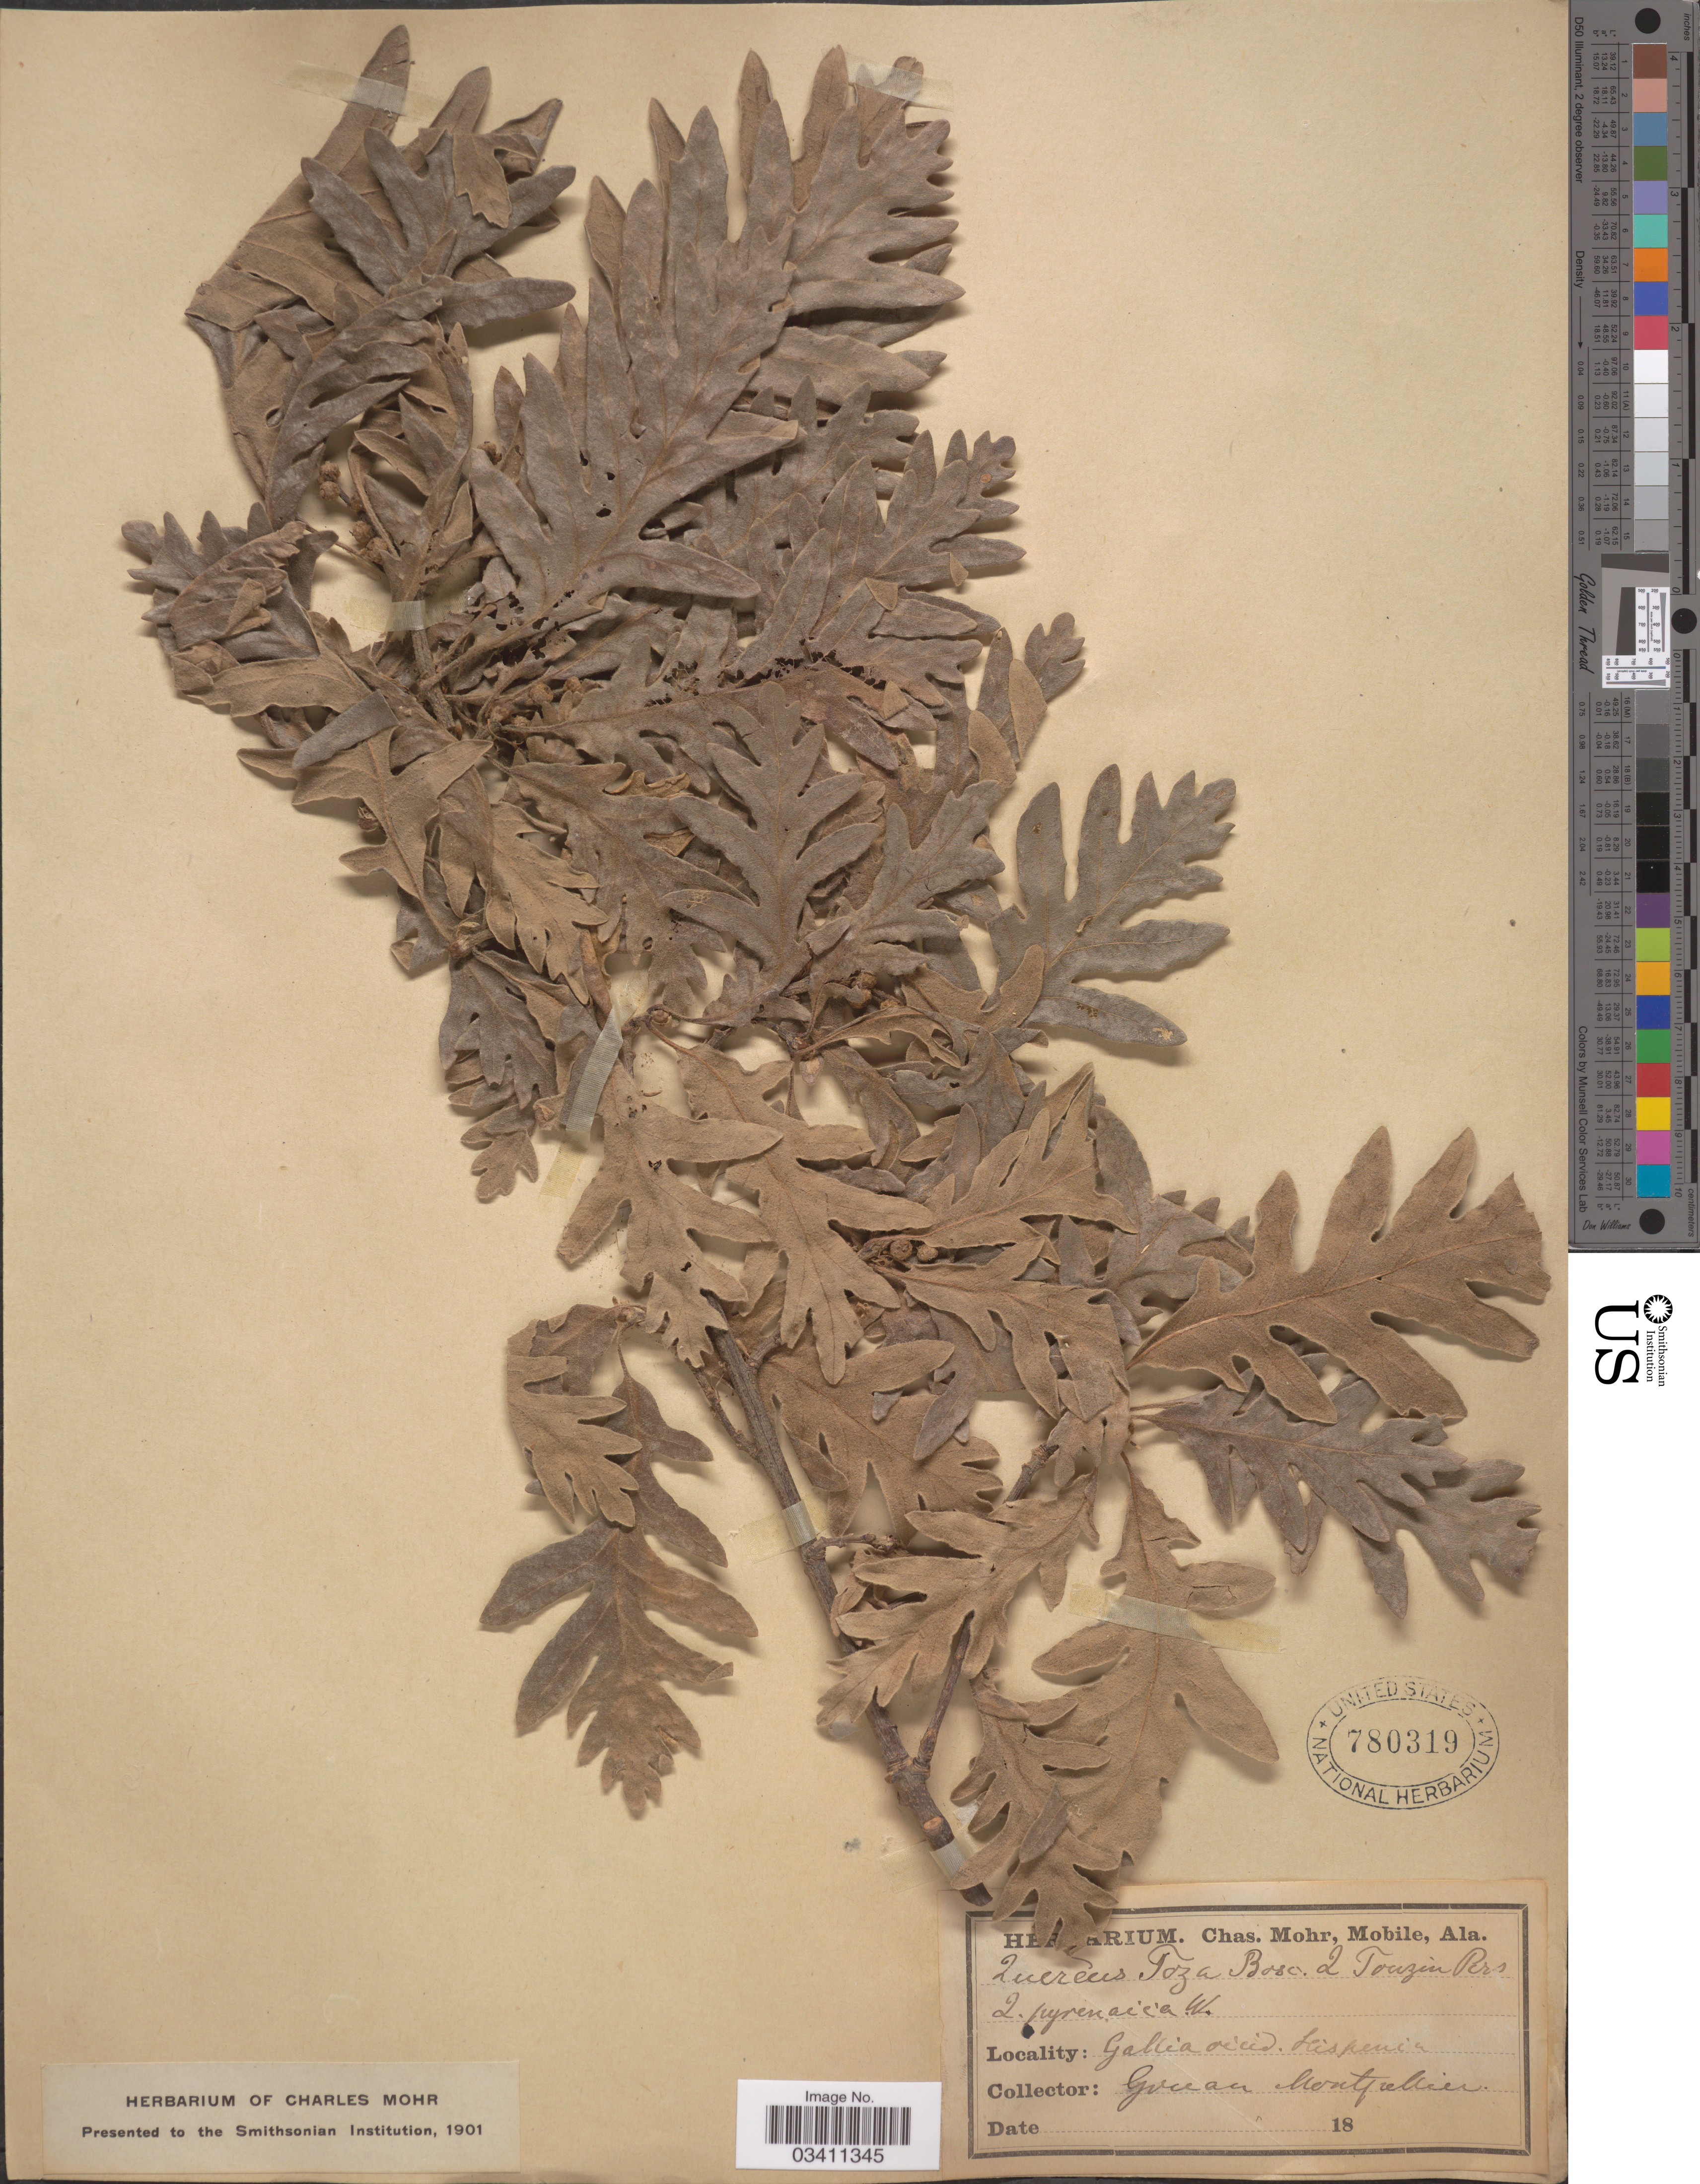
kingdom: Plantae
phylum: Tracheophyta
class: Magnoliopsida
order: Fagales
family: Fagaceae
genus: Quercus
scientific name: Quercus toza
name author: Bastard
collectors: -. Gouan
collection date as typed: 18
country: France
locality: Gallia occid. Hispencia [interpreted]. Montpellier.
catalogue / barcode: US 780319